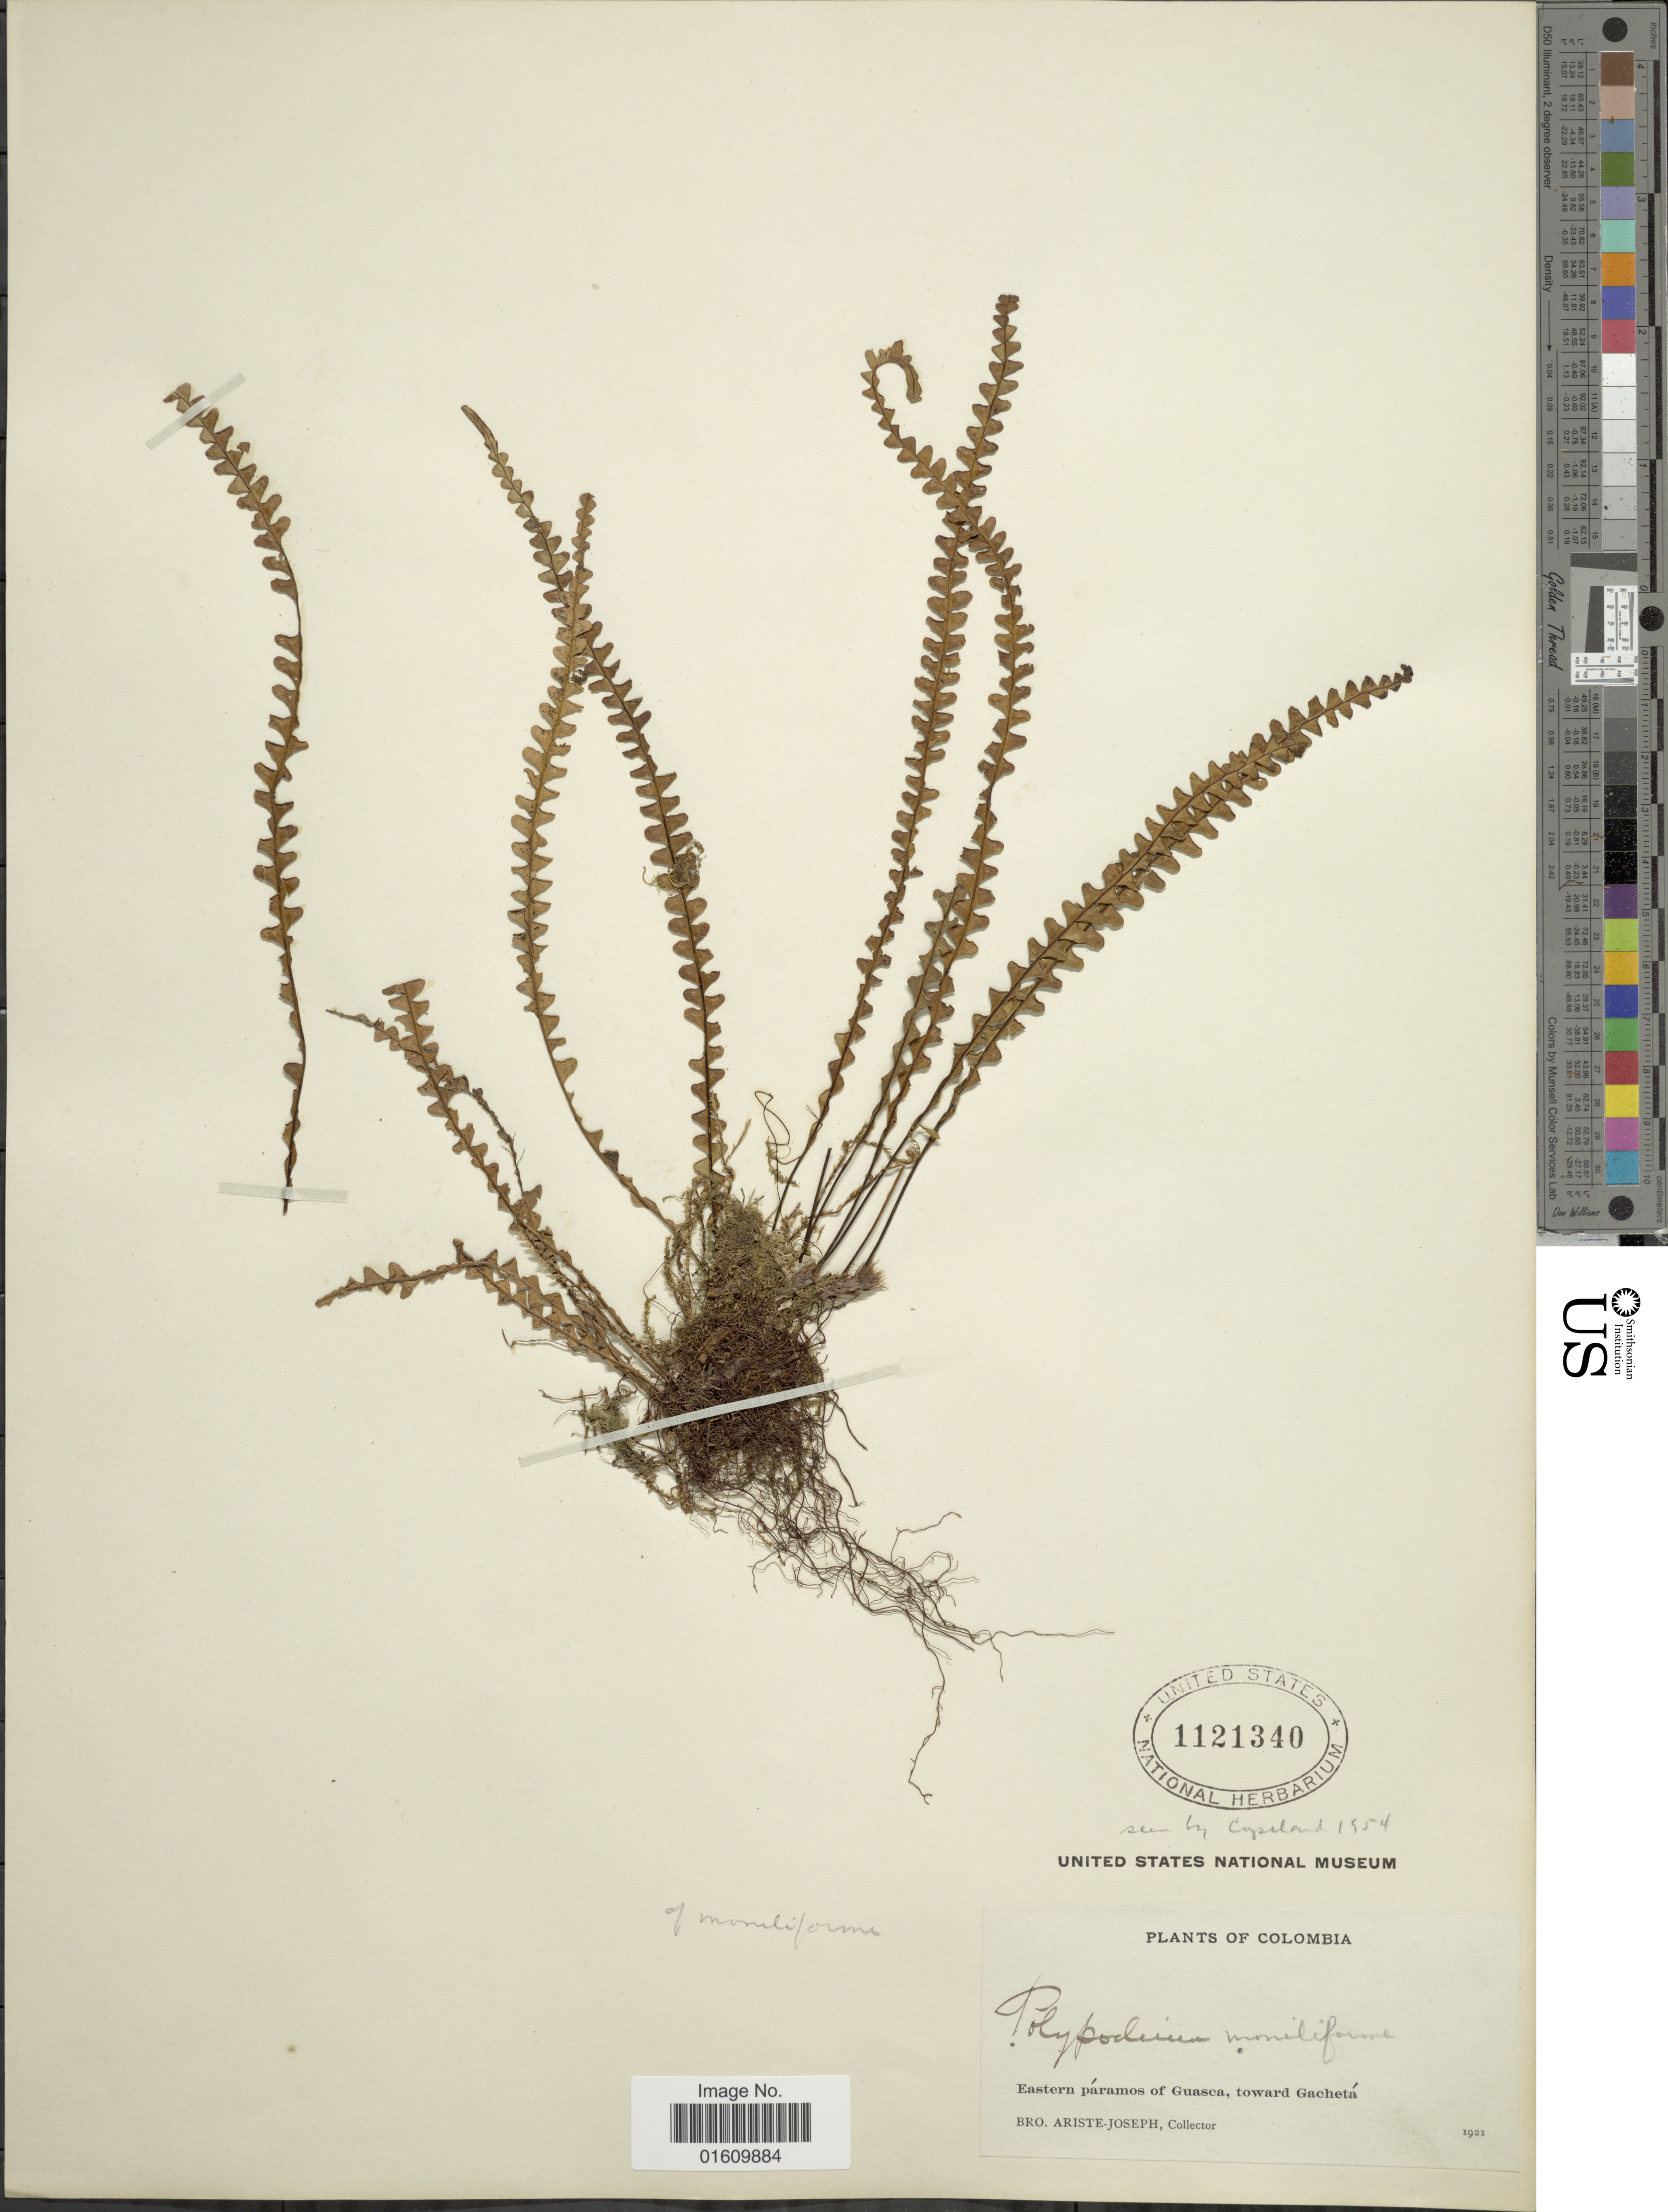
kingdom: Plantae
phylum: Tracheophyta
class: Polypodiopsida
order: Polypodiales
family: Polypodiaceae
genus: Melpomene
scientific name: Melpomene moniliformis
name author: (Lag. ex Sw.) A.R. Sm. & R.C. Moran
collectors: Bro. Ariste-Joseph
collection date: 1921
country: Colombia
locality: Eastern paramos of Guasca, toward Gacheta.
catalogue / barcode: US 1121340